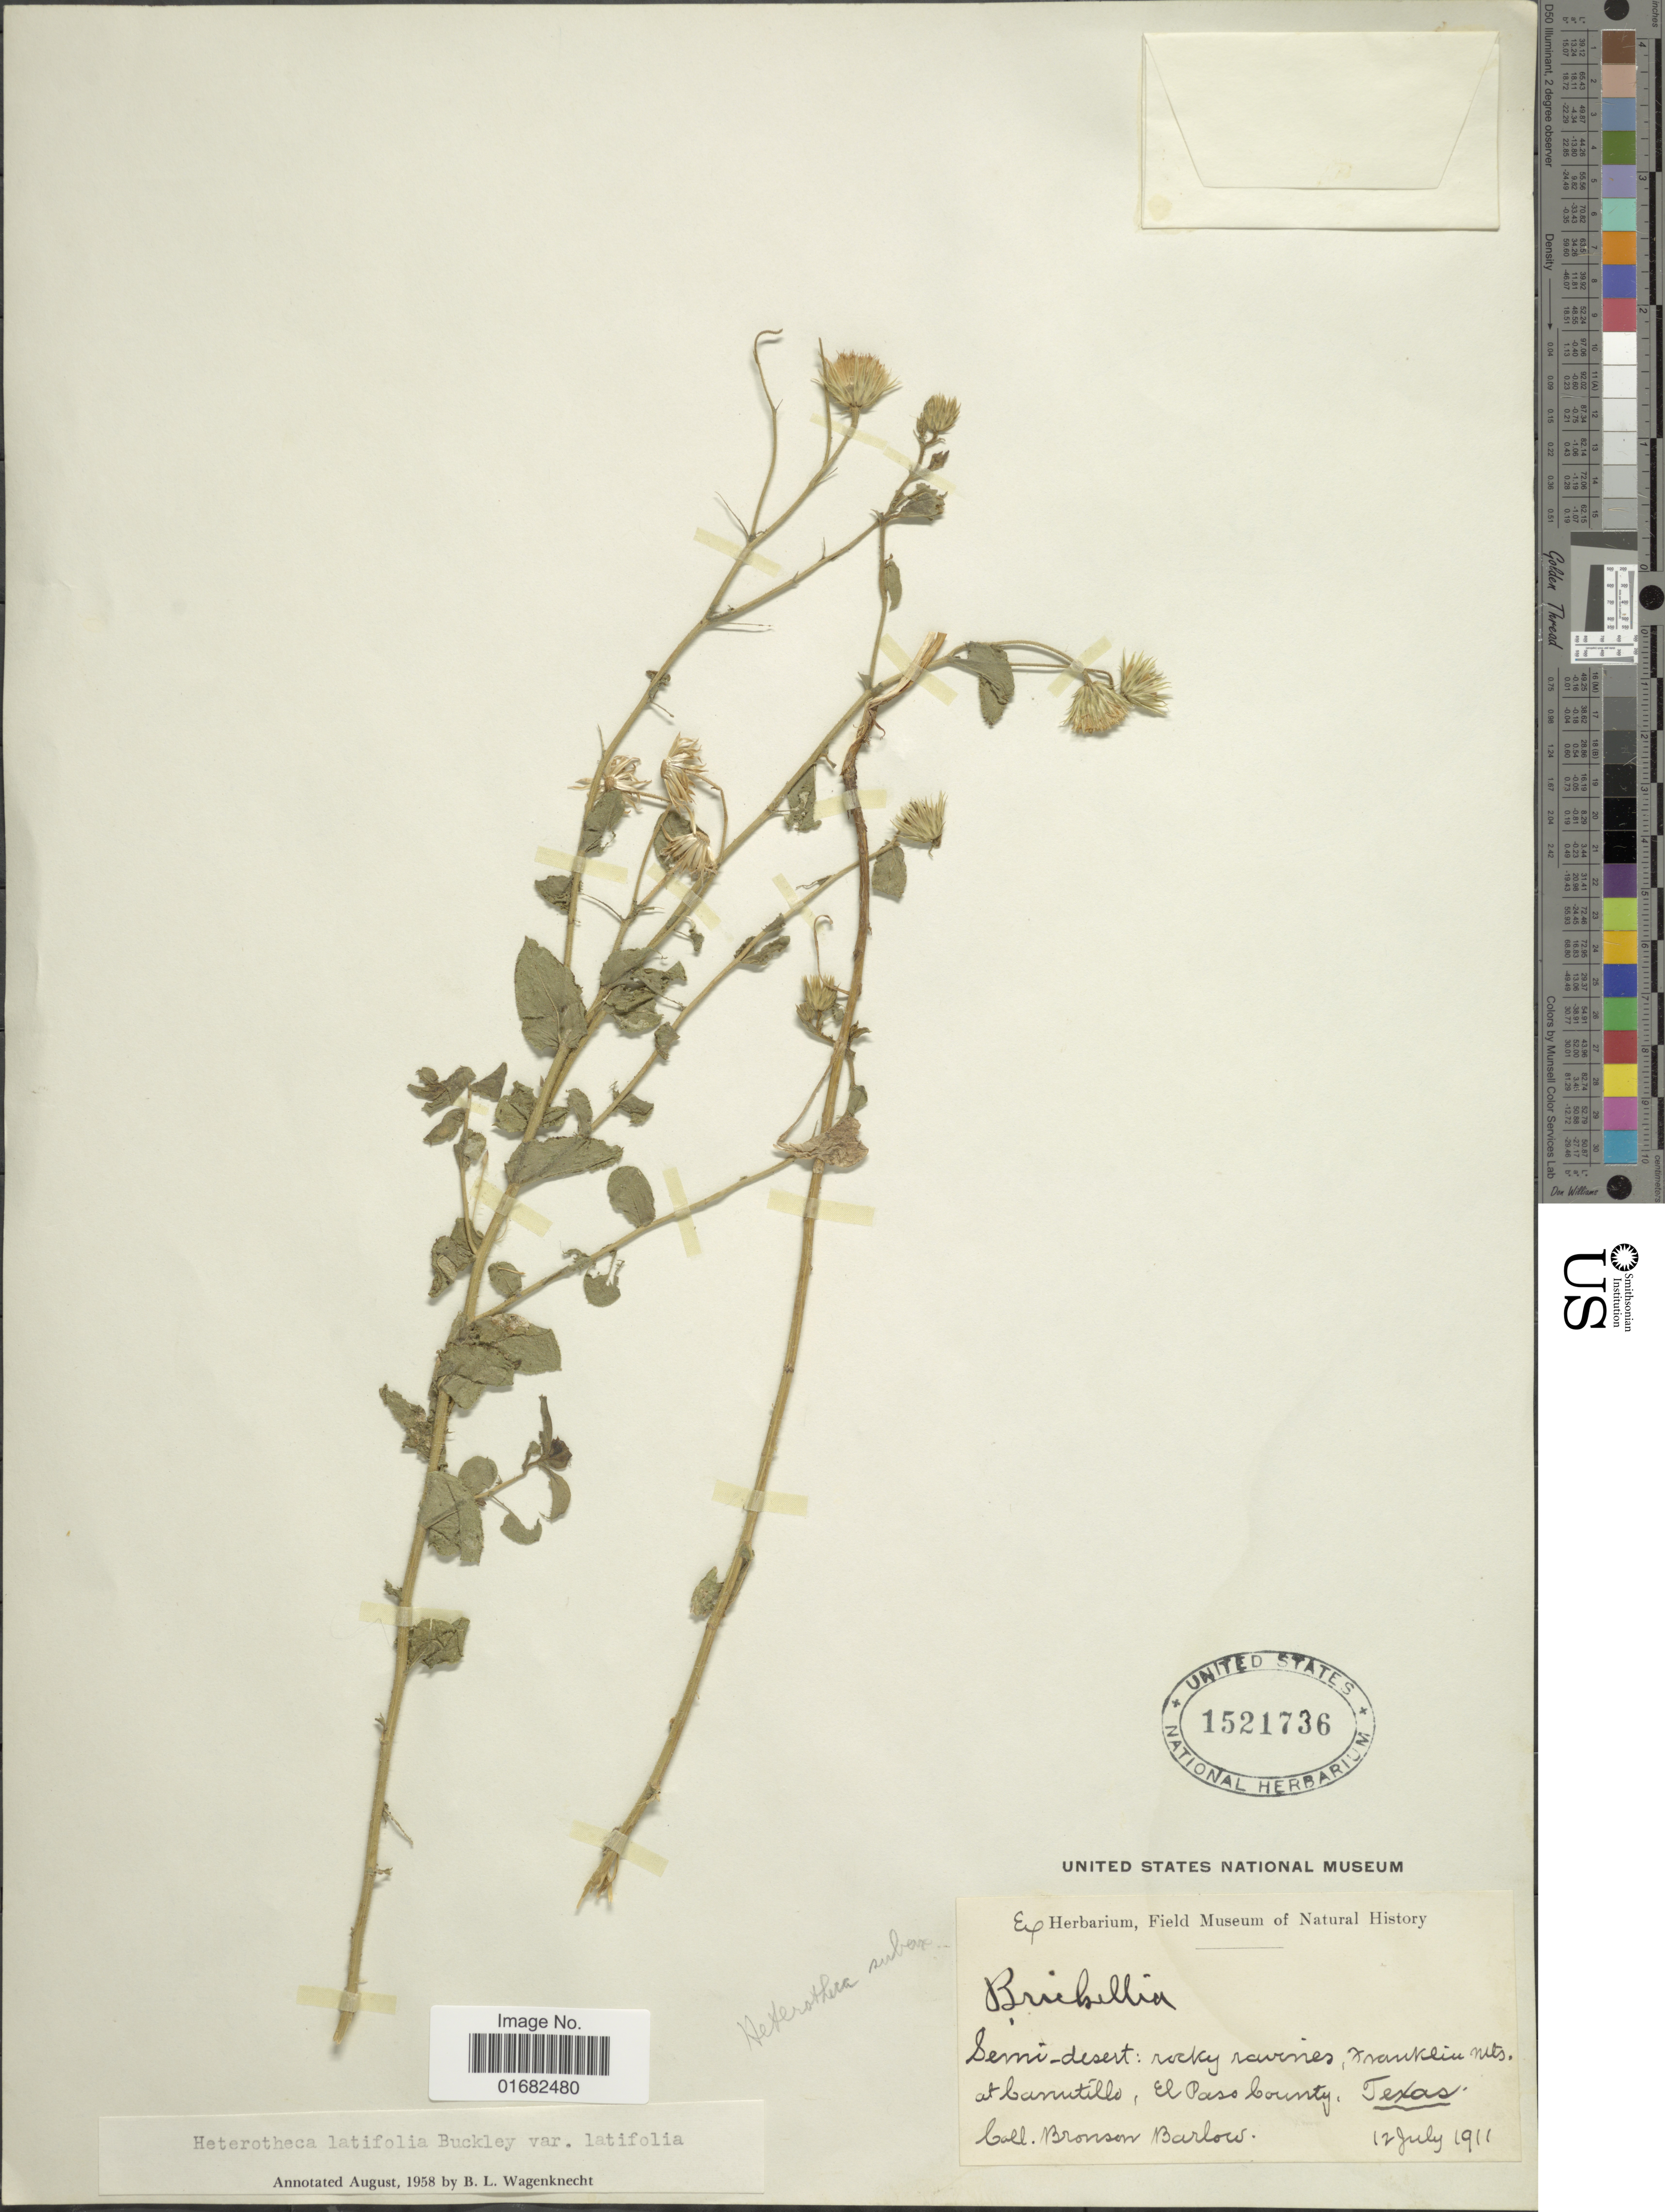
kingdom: Plantae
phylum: Tracheophyta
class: Magnoliopsida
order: Asterales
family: Asteraceae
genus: Heterotheca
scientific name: Heterotheca latifolia var. latifolia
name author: Buckley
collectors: Barlow, B.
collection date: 1911-07-12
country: United States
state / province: Texas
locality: Franklin Mts., at Canutillo, El Paso County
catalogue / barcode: US 1521736